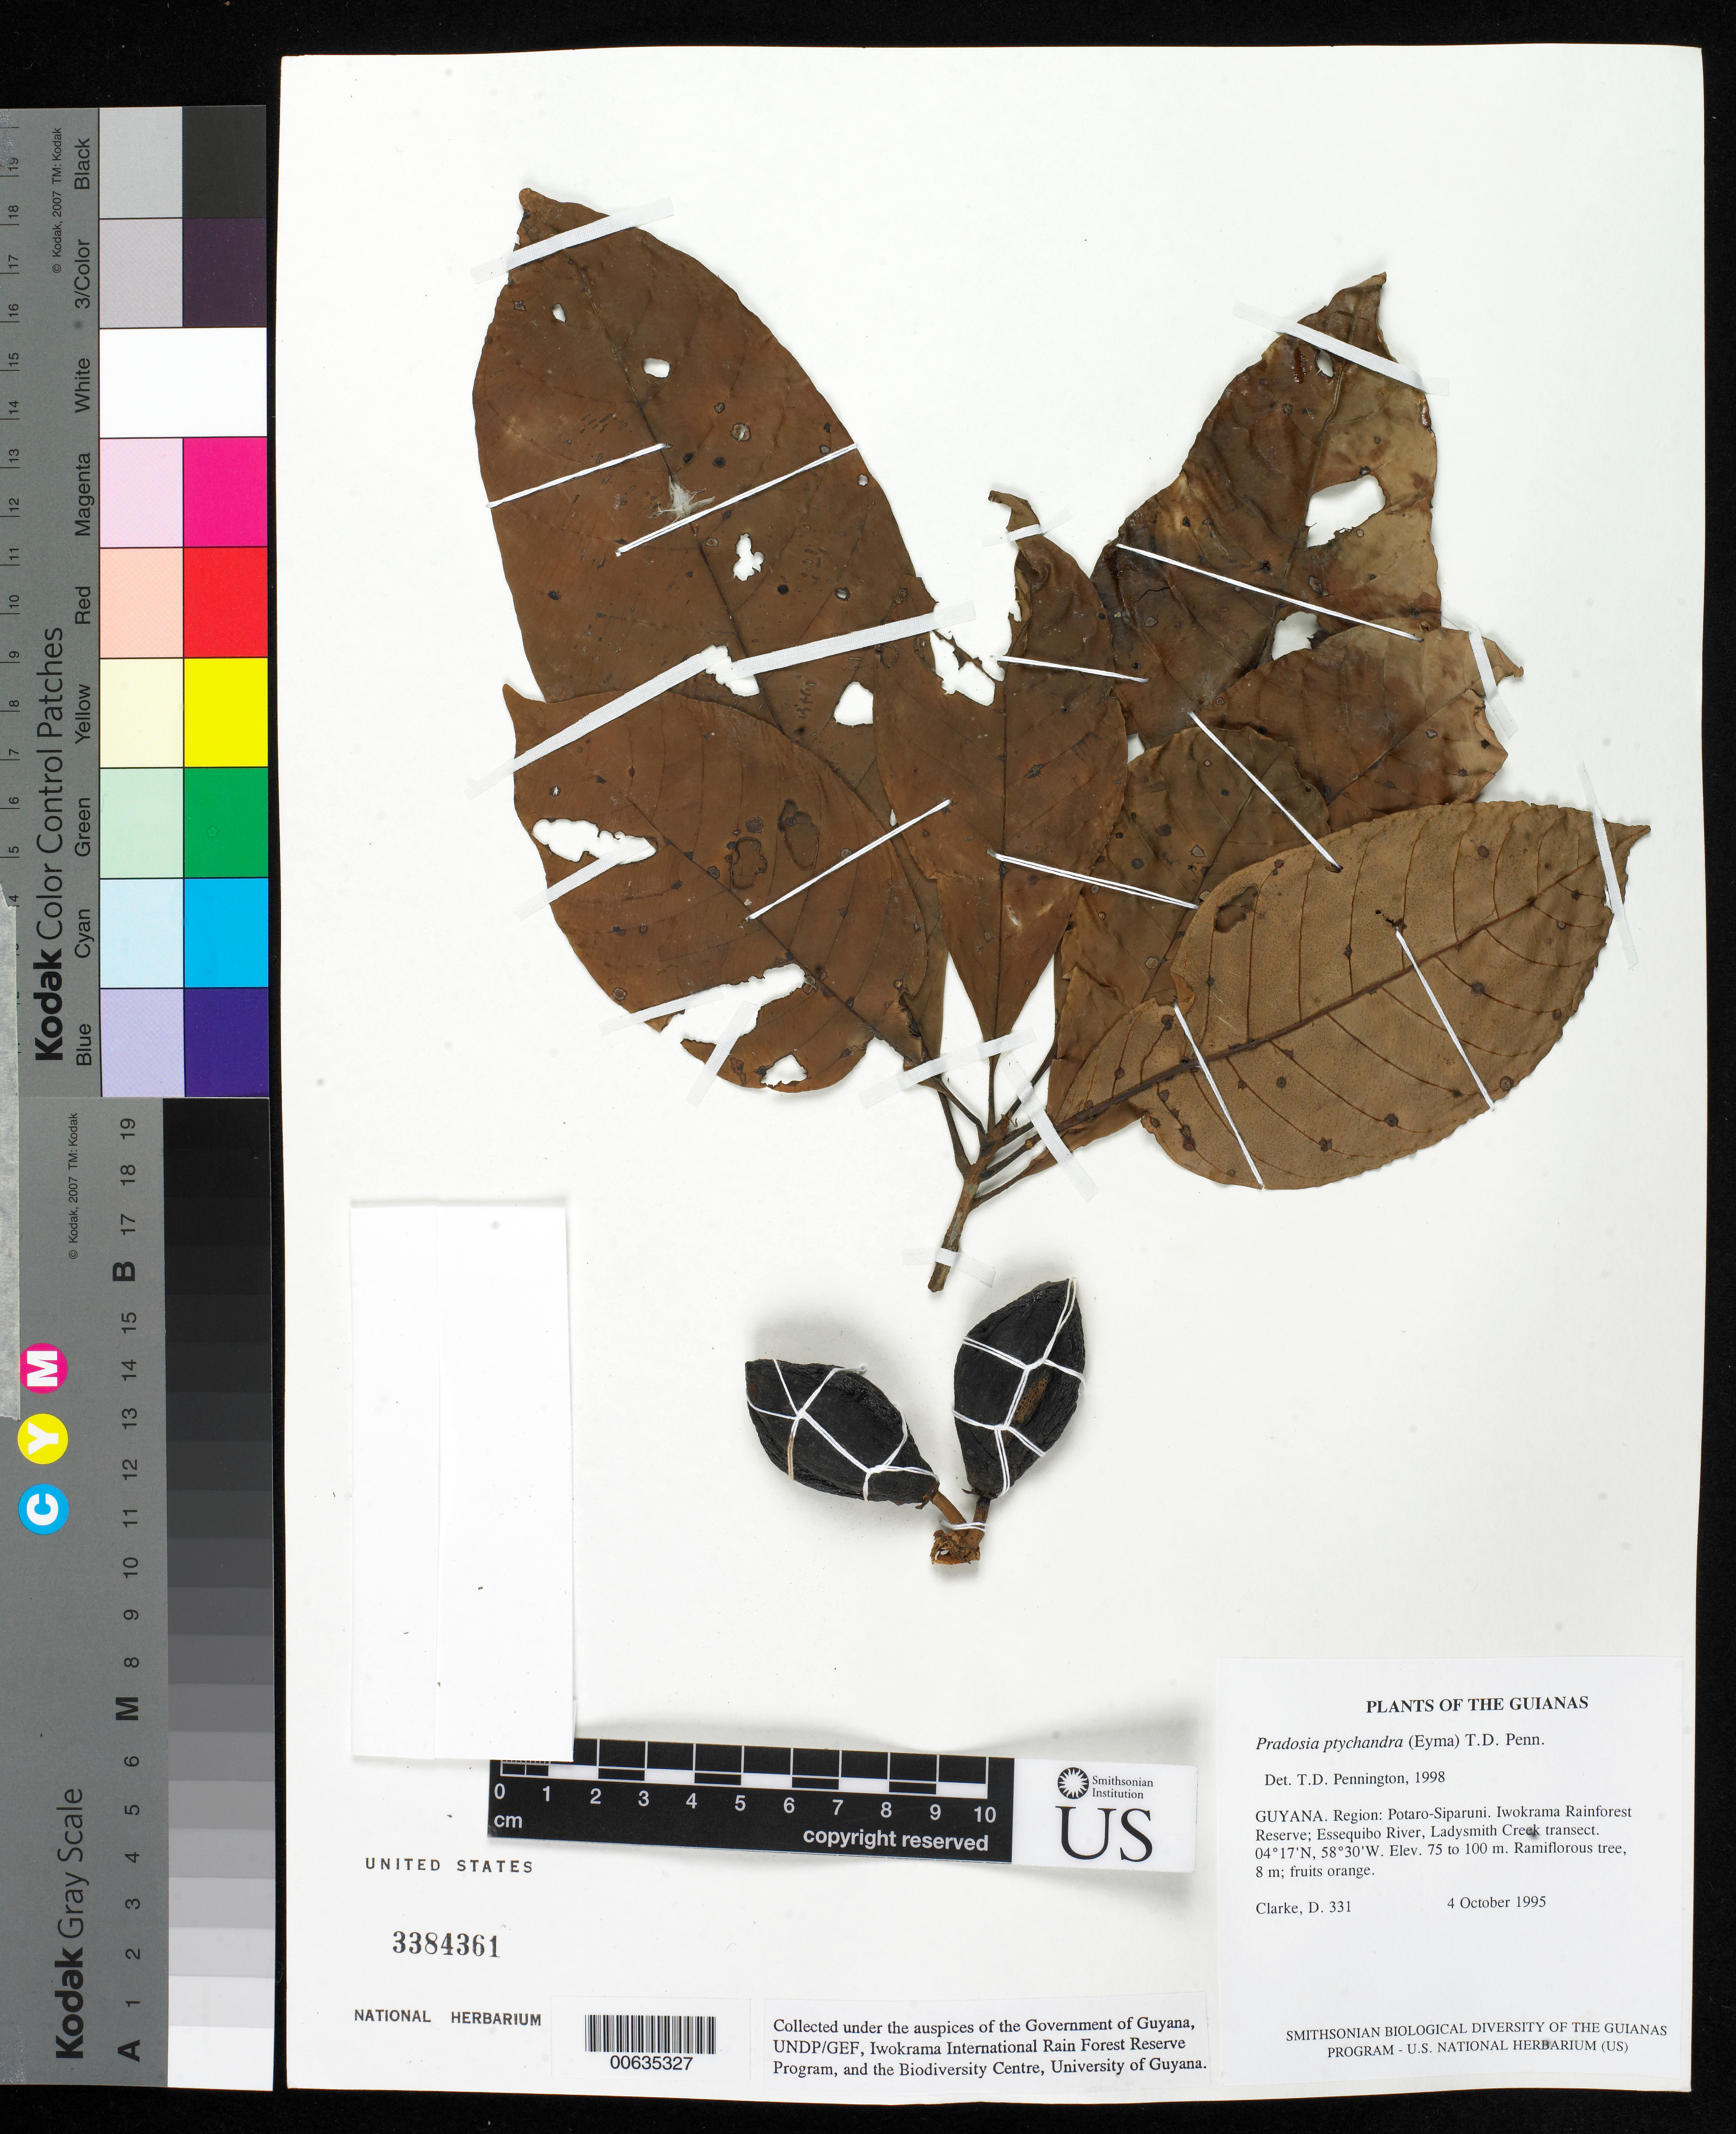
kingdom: Plantae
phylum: Tracheophyta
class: Magnoliopsida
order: Ericales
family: Sapotaceae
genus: Pradosia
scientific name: Pradosia ptychandra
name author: (Eyma) T.D. Penn.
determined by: Pennington, T. D., (K)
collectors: H. D. Clarke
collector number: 331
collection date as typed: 4 October 1995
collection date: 1995-10-04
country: Guyana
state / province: Potaro-Siparuni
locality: Iwokrama Rainforest Reserve; Essequibo River, Ladysmith Creek transect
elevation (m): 75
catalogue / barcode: US 3384361